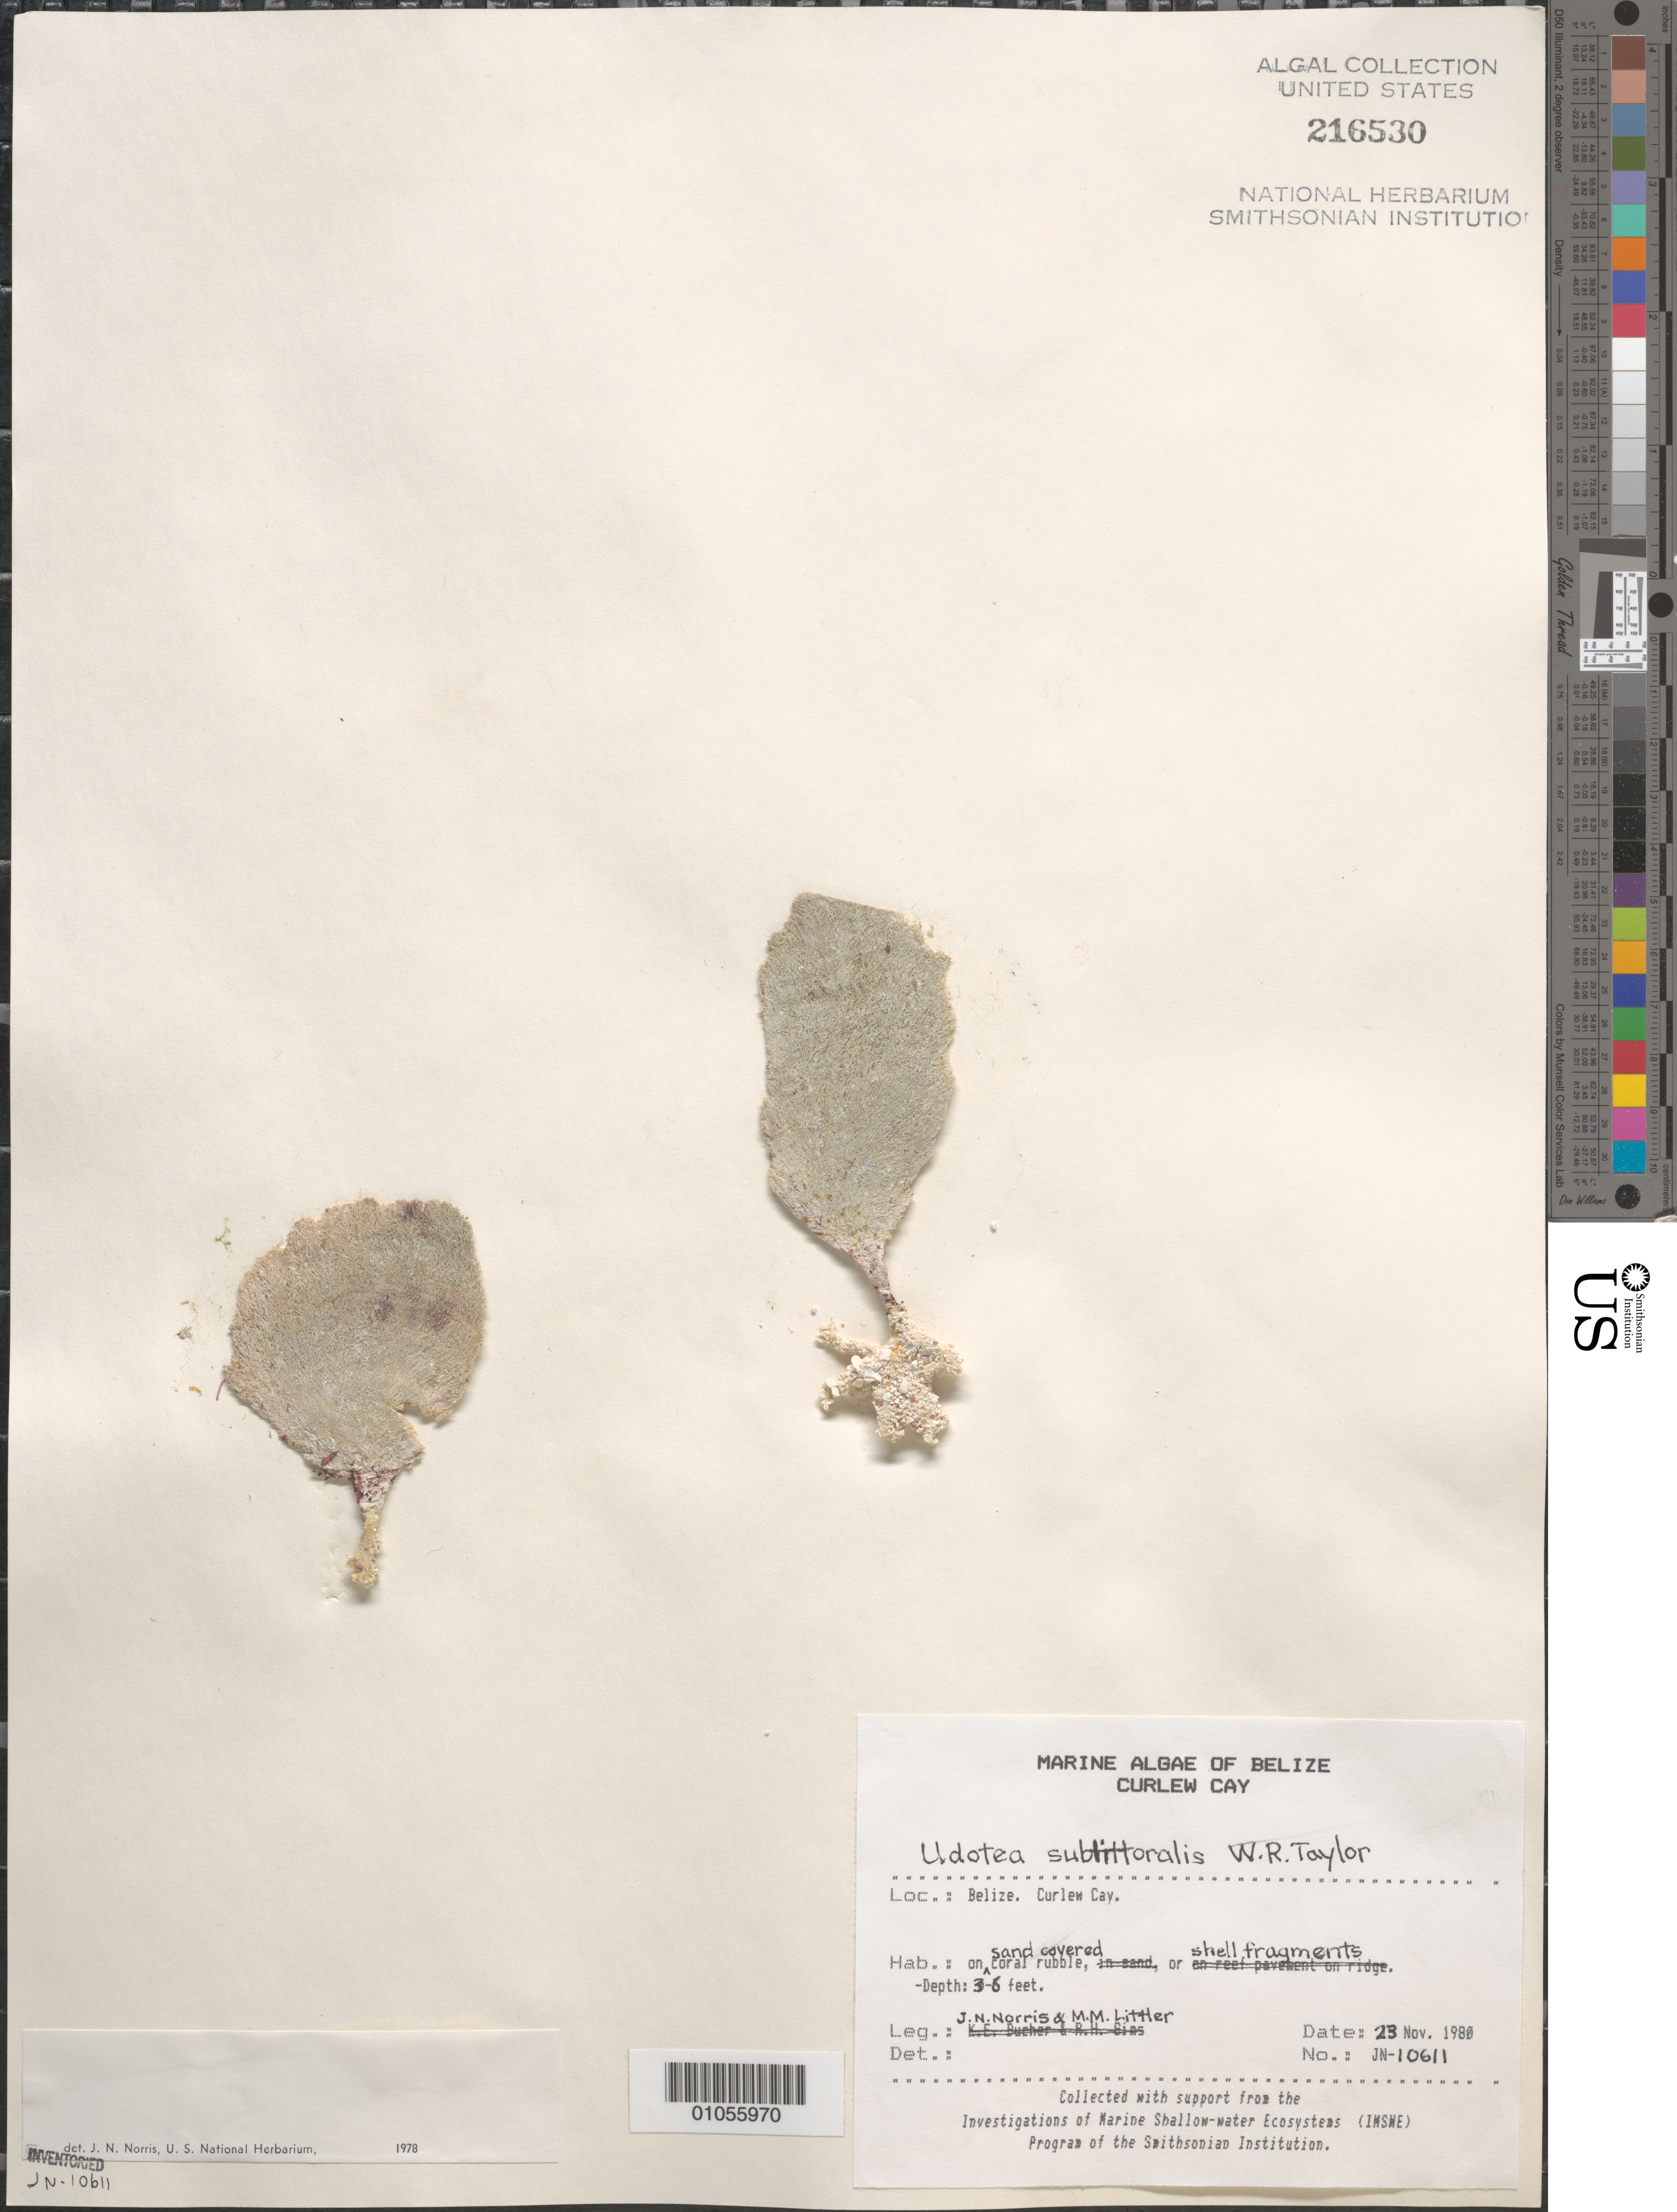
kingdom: Plantae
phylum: Chlorophyta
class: Ulvophyceae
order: Bryopsidales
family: Udoteaceae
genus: Udotea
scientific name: Udotea sublittoralis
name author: W.R. Taylor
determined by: Norris, James N.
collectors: J. N. Norris & M. M. Littler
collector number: JN-10611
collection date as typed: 23 Nov 1980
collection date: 1980-11-23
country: Belize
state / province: Stann Creek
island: Curlew Cay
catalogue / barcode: US 216530